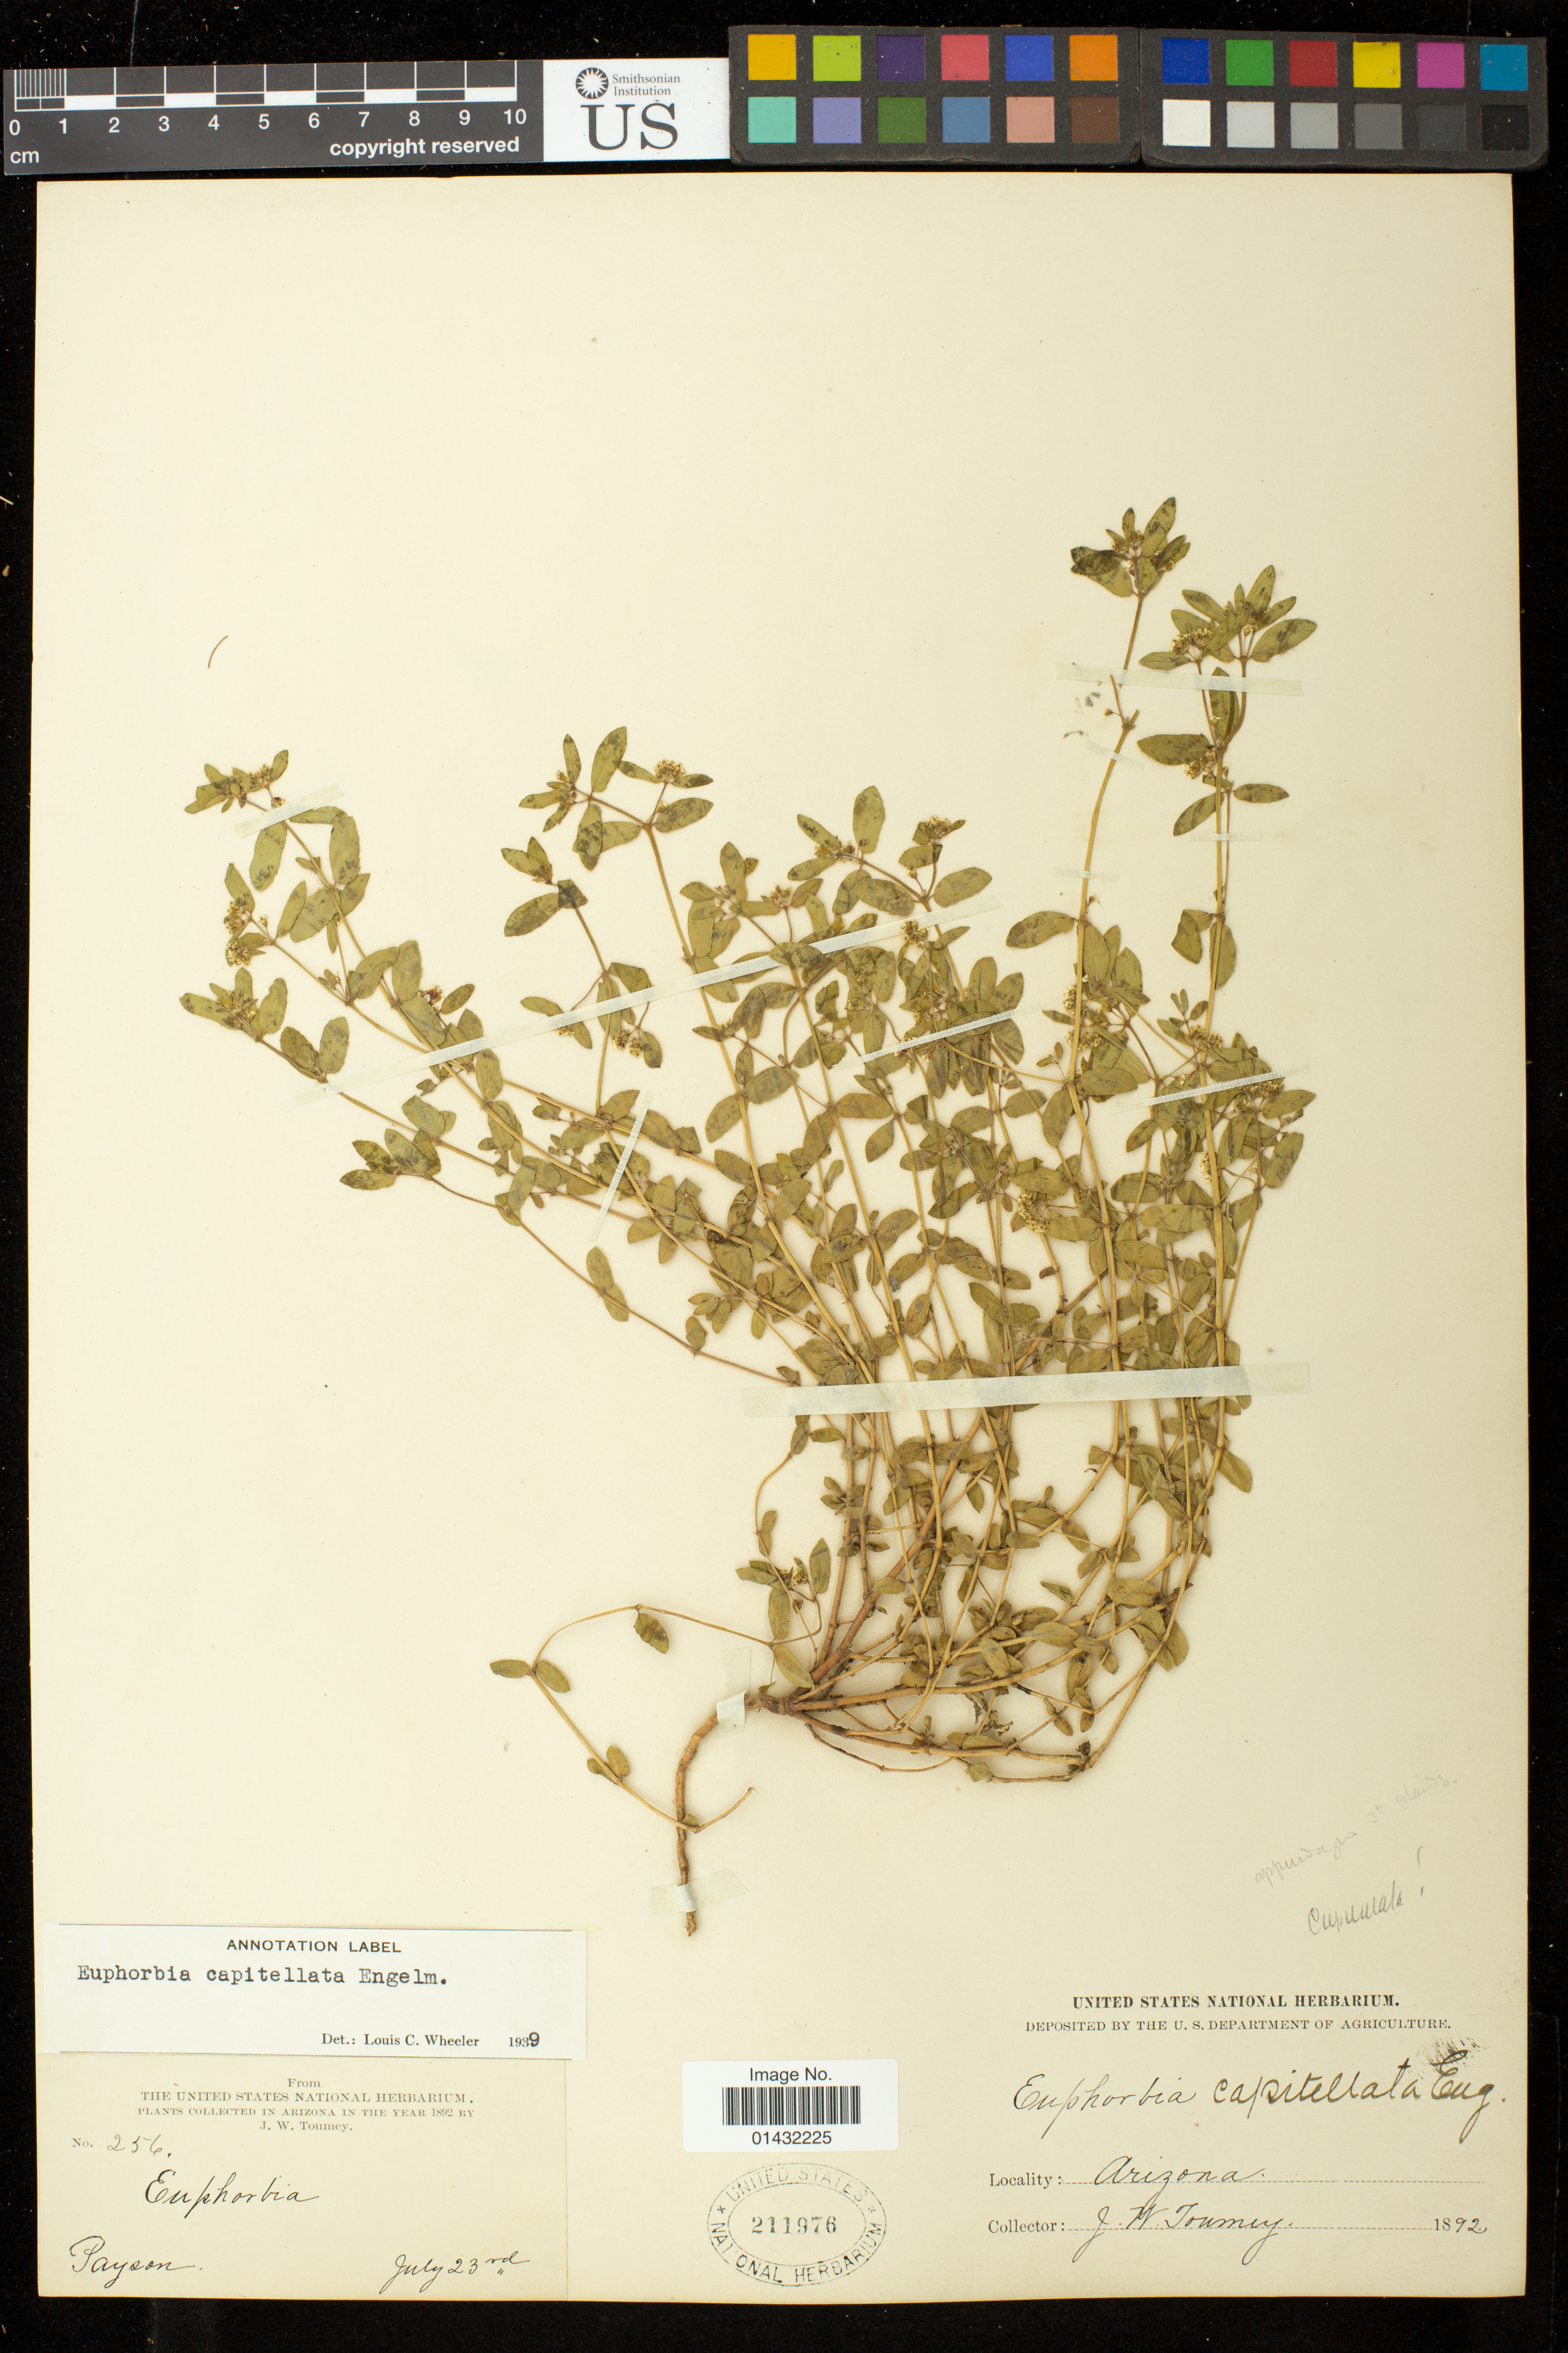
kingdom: Plantae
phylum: Tracheophyta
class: Magnoliopsida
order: Malpighiales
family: Euphorbiaceae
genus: Euphorbia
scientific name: Euphorbia capitellata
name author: Engelm. in Emory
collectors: J. W. Toumey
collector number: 256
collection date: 1892-07-23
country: United States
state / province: Arizona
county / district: Gila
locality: Payson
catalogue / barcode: US 211976